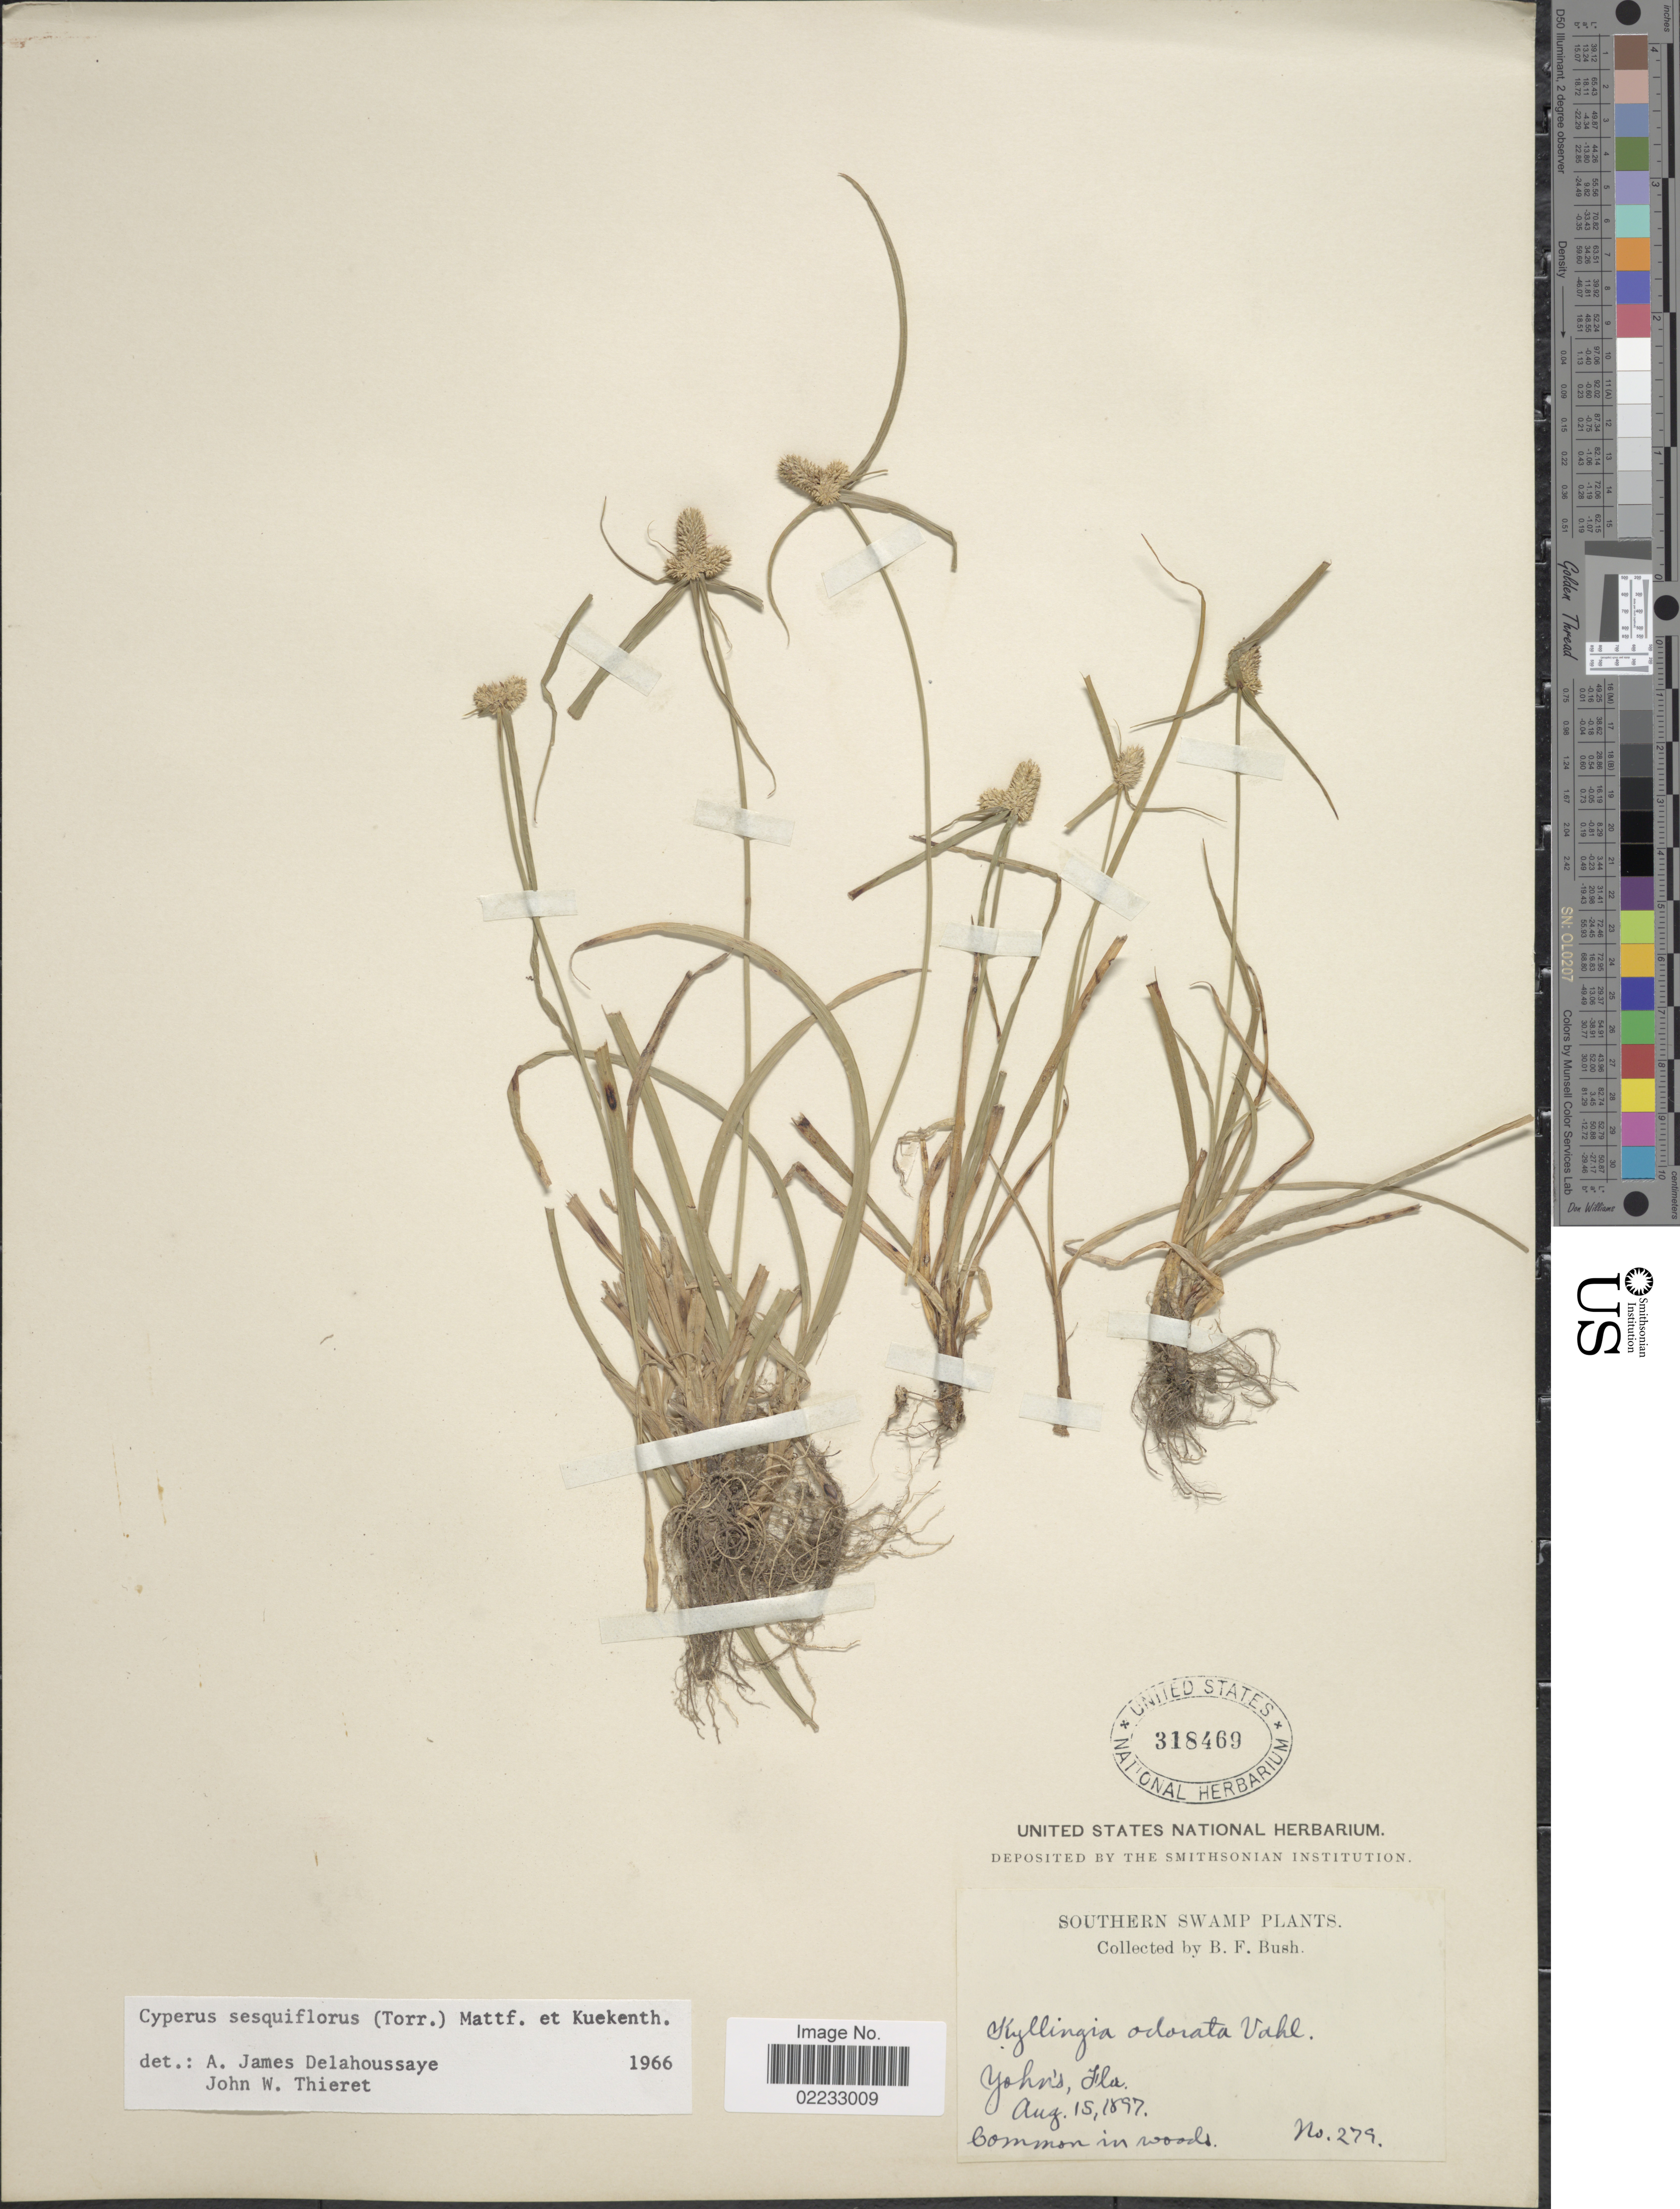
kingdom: Plantae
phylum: Tracheophyta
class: Liliopsida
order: Poales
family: Cyperaceae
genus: Cyperus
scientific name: Cyperus sesquiflorus subsp. sesquiflorus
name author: (Torr.) Mattf. & Kük.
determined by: Strong, M. T., (US), Smithsonian Institution - National Museum of Natural History (UNITED STATES)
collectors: B. F. Bush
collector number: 279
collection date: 1897-08-15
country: United States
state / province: Florida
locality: Yohn's . Southern Swamp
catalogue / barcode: US 318469